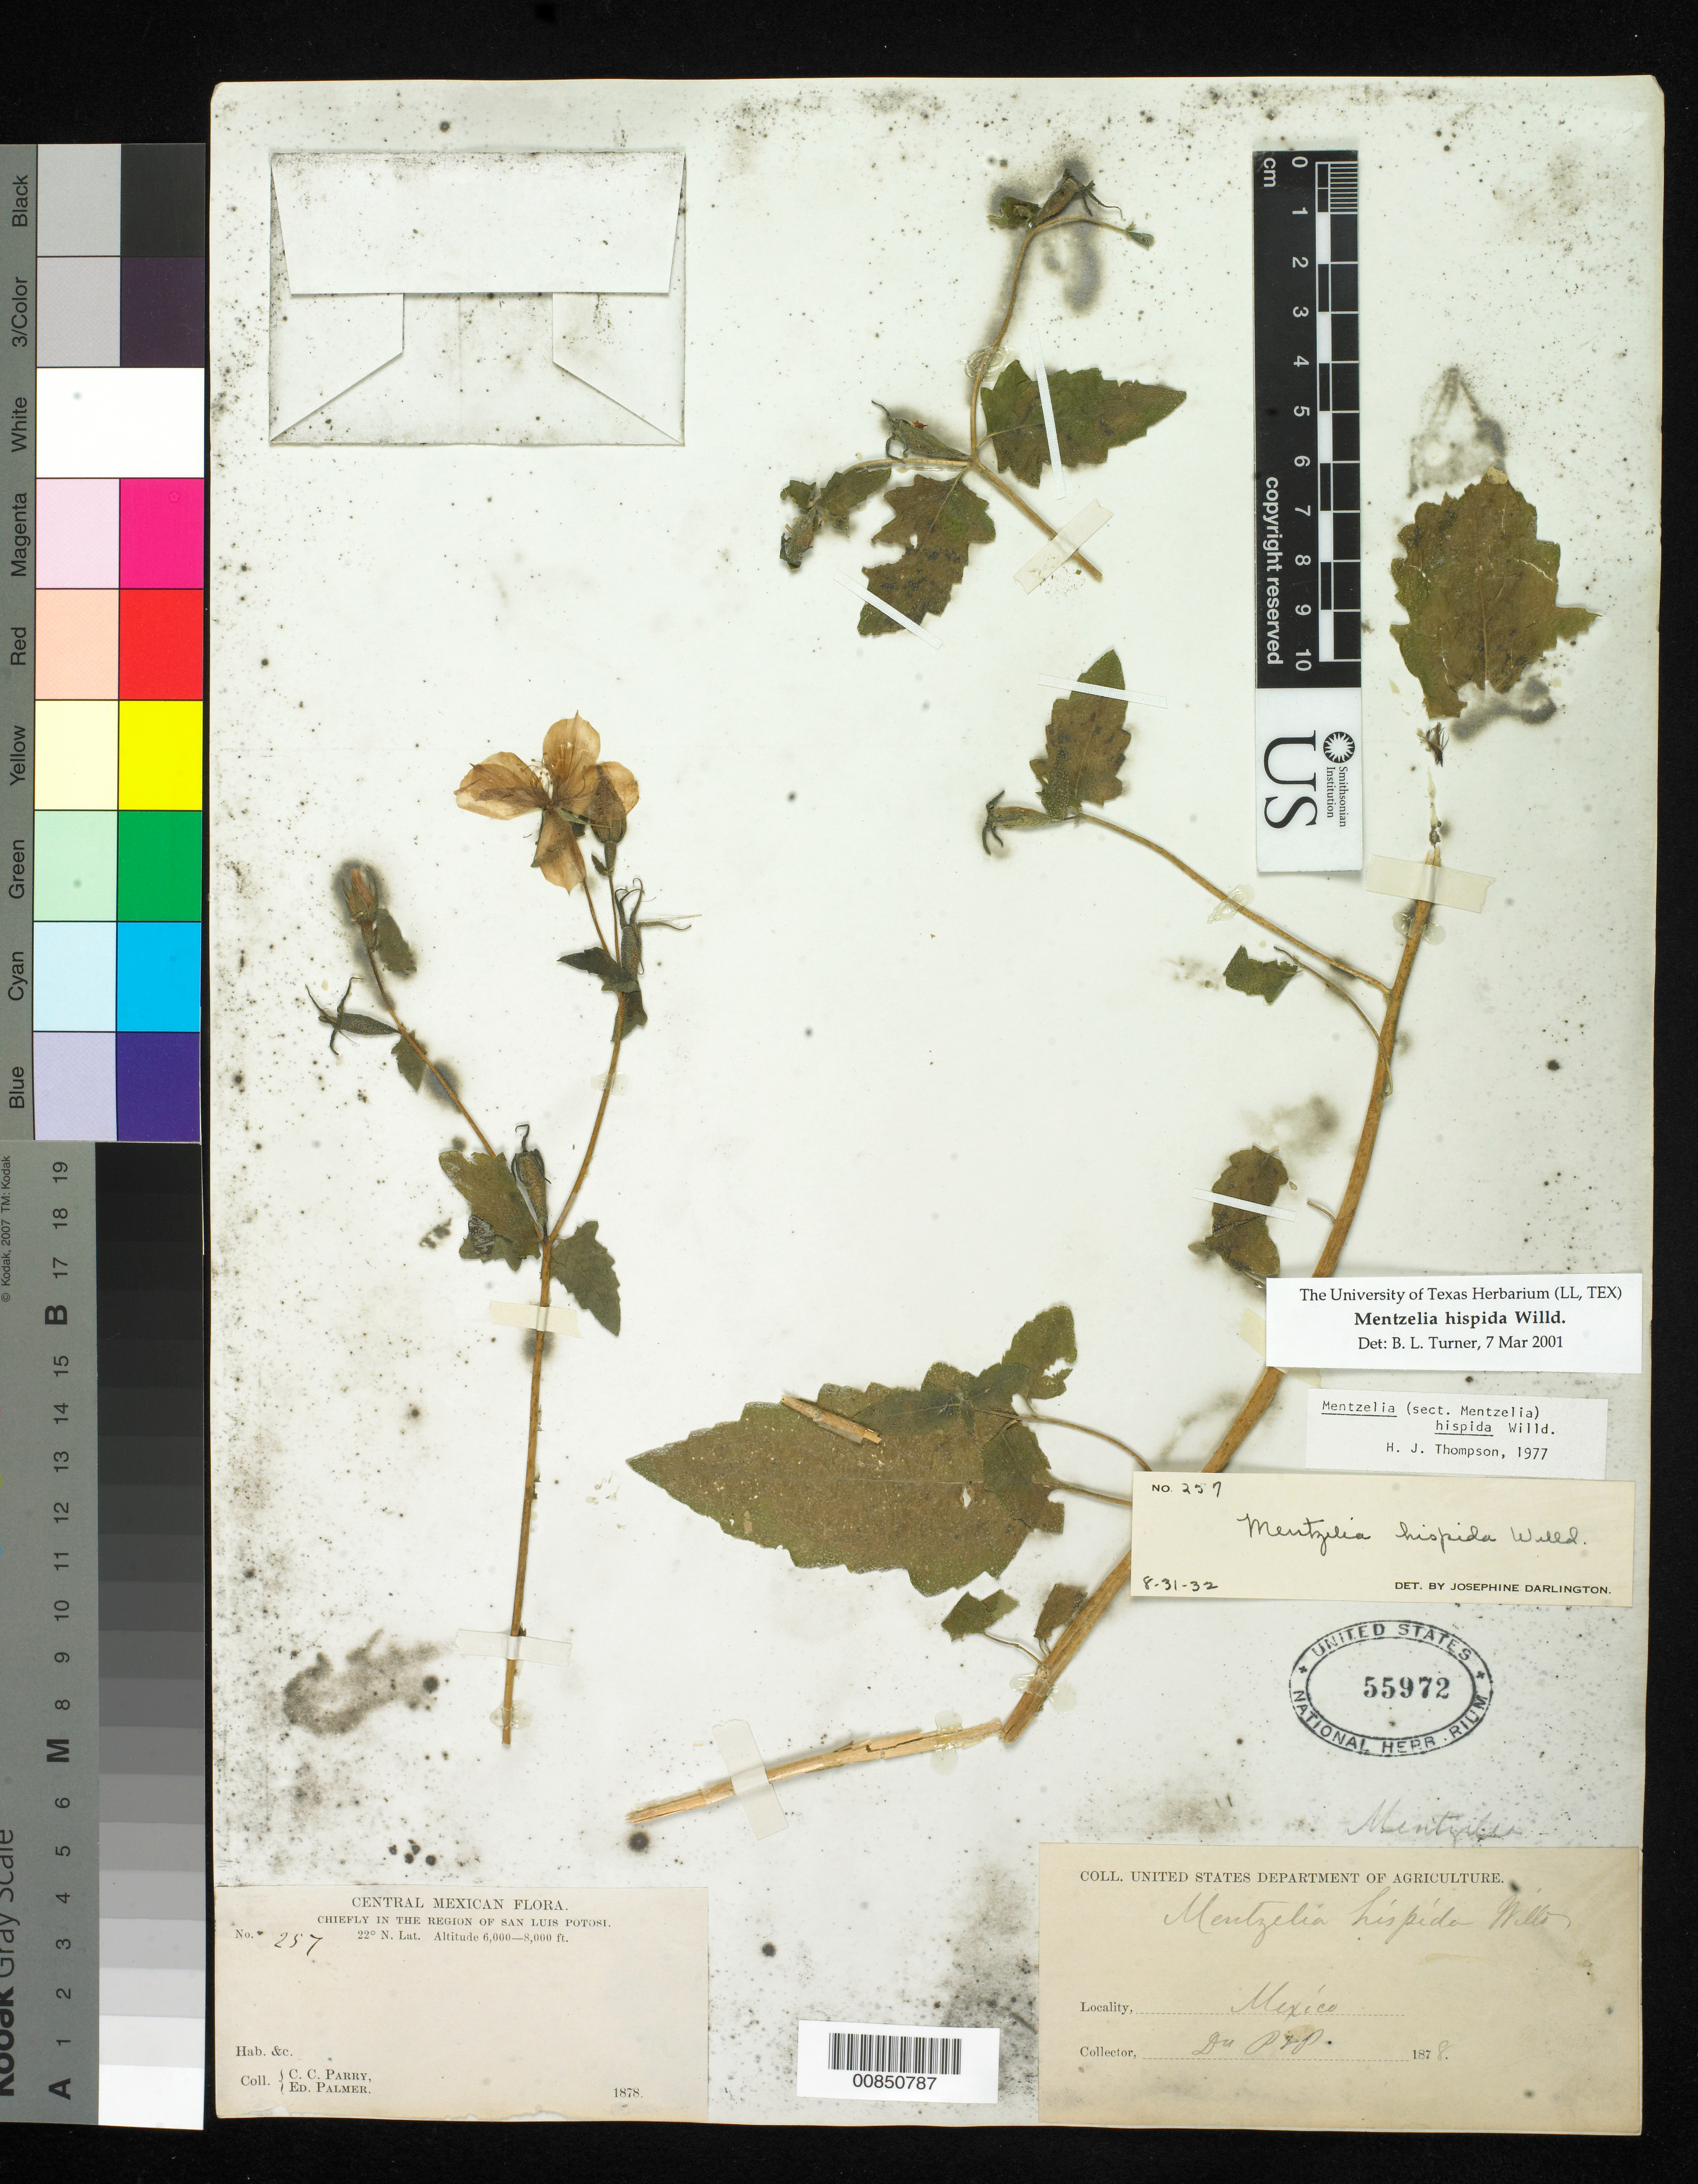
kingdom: Plantae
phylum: Tracheophyta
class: Magnoliopsida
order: Cornales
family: Loasaceae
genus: Mentzelia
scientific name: Mentzelia hispida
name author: Willd.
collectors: C. C. Parry & E. Palmer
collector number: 257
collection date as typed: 1878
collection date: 1878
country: Mexico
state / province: San Luis Potosí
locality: Chiefly in the region of San Luis Potosí.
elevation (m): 1829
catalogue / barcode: US 55972